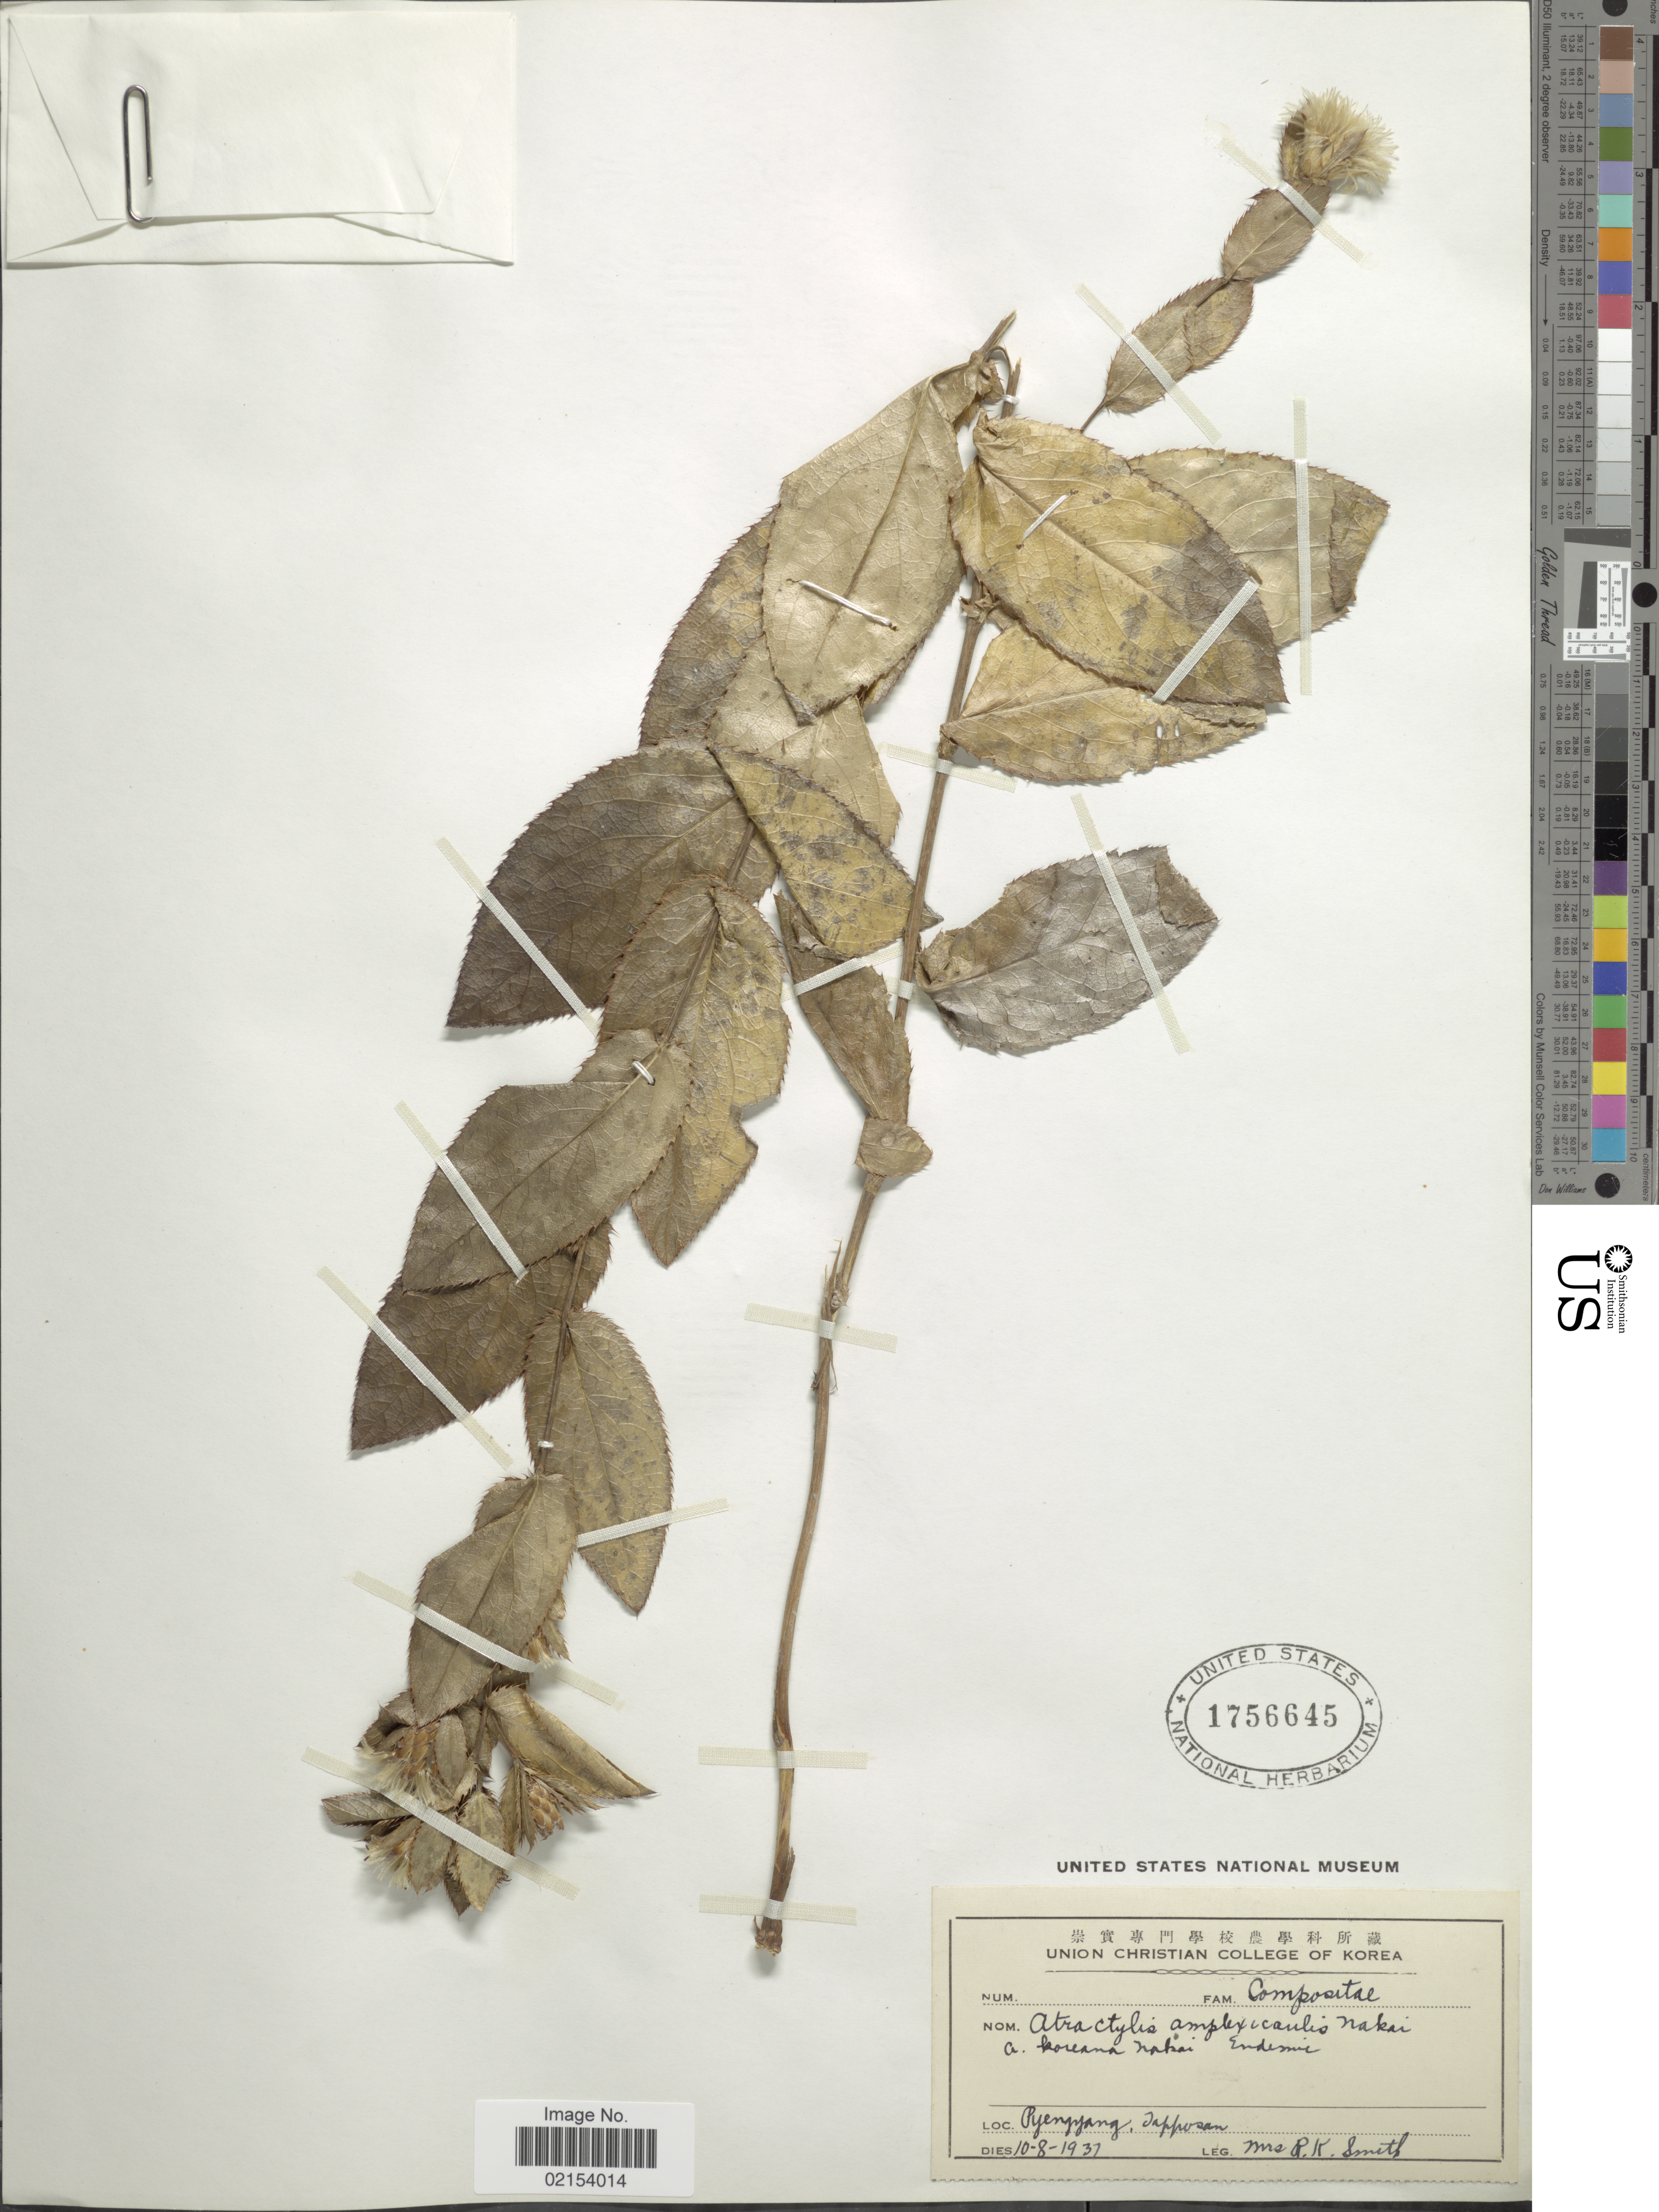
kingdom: Plantae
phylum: Tracheophyta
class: Magnoliopsida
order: Asterales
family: Asteraceae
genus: Atractylis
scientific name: Atractylis amplexicaulis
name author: Nakai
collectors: Mrs. R. K. Smith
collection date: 1937-08-10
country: North Korea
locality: Pyengyang, japposan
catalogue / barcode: US 1756645